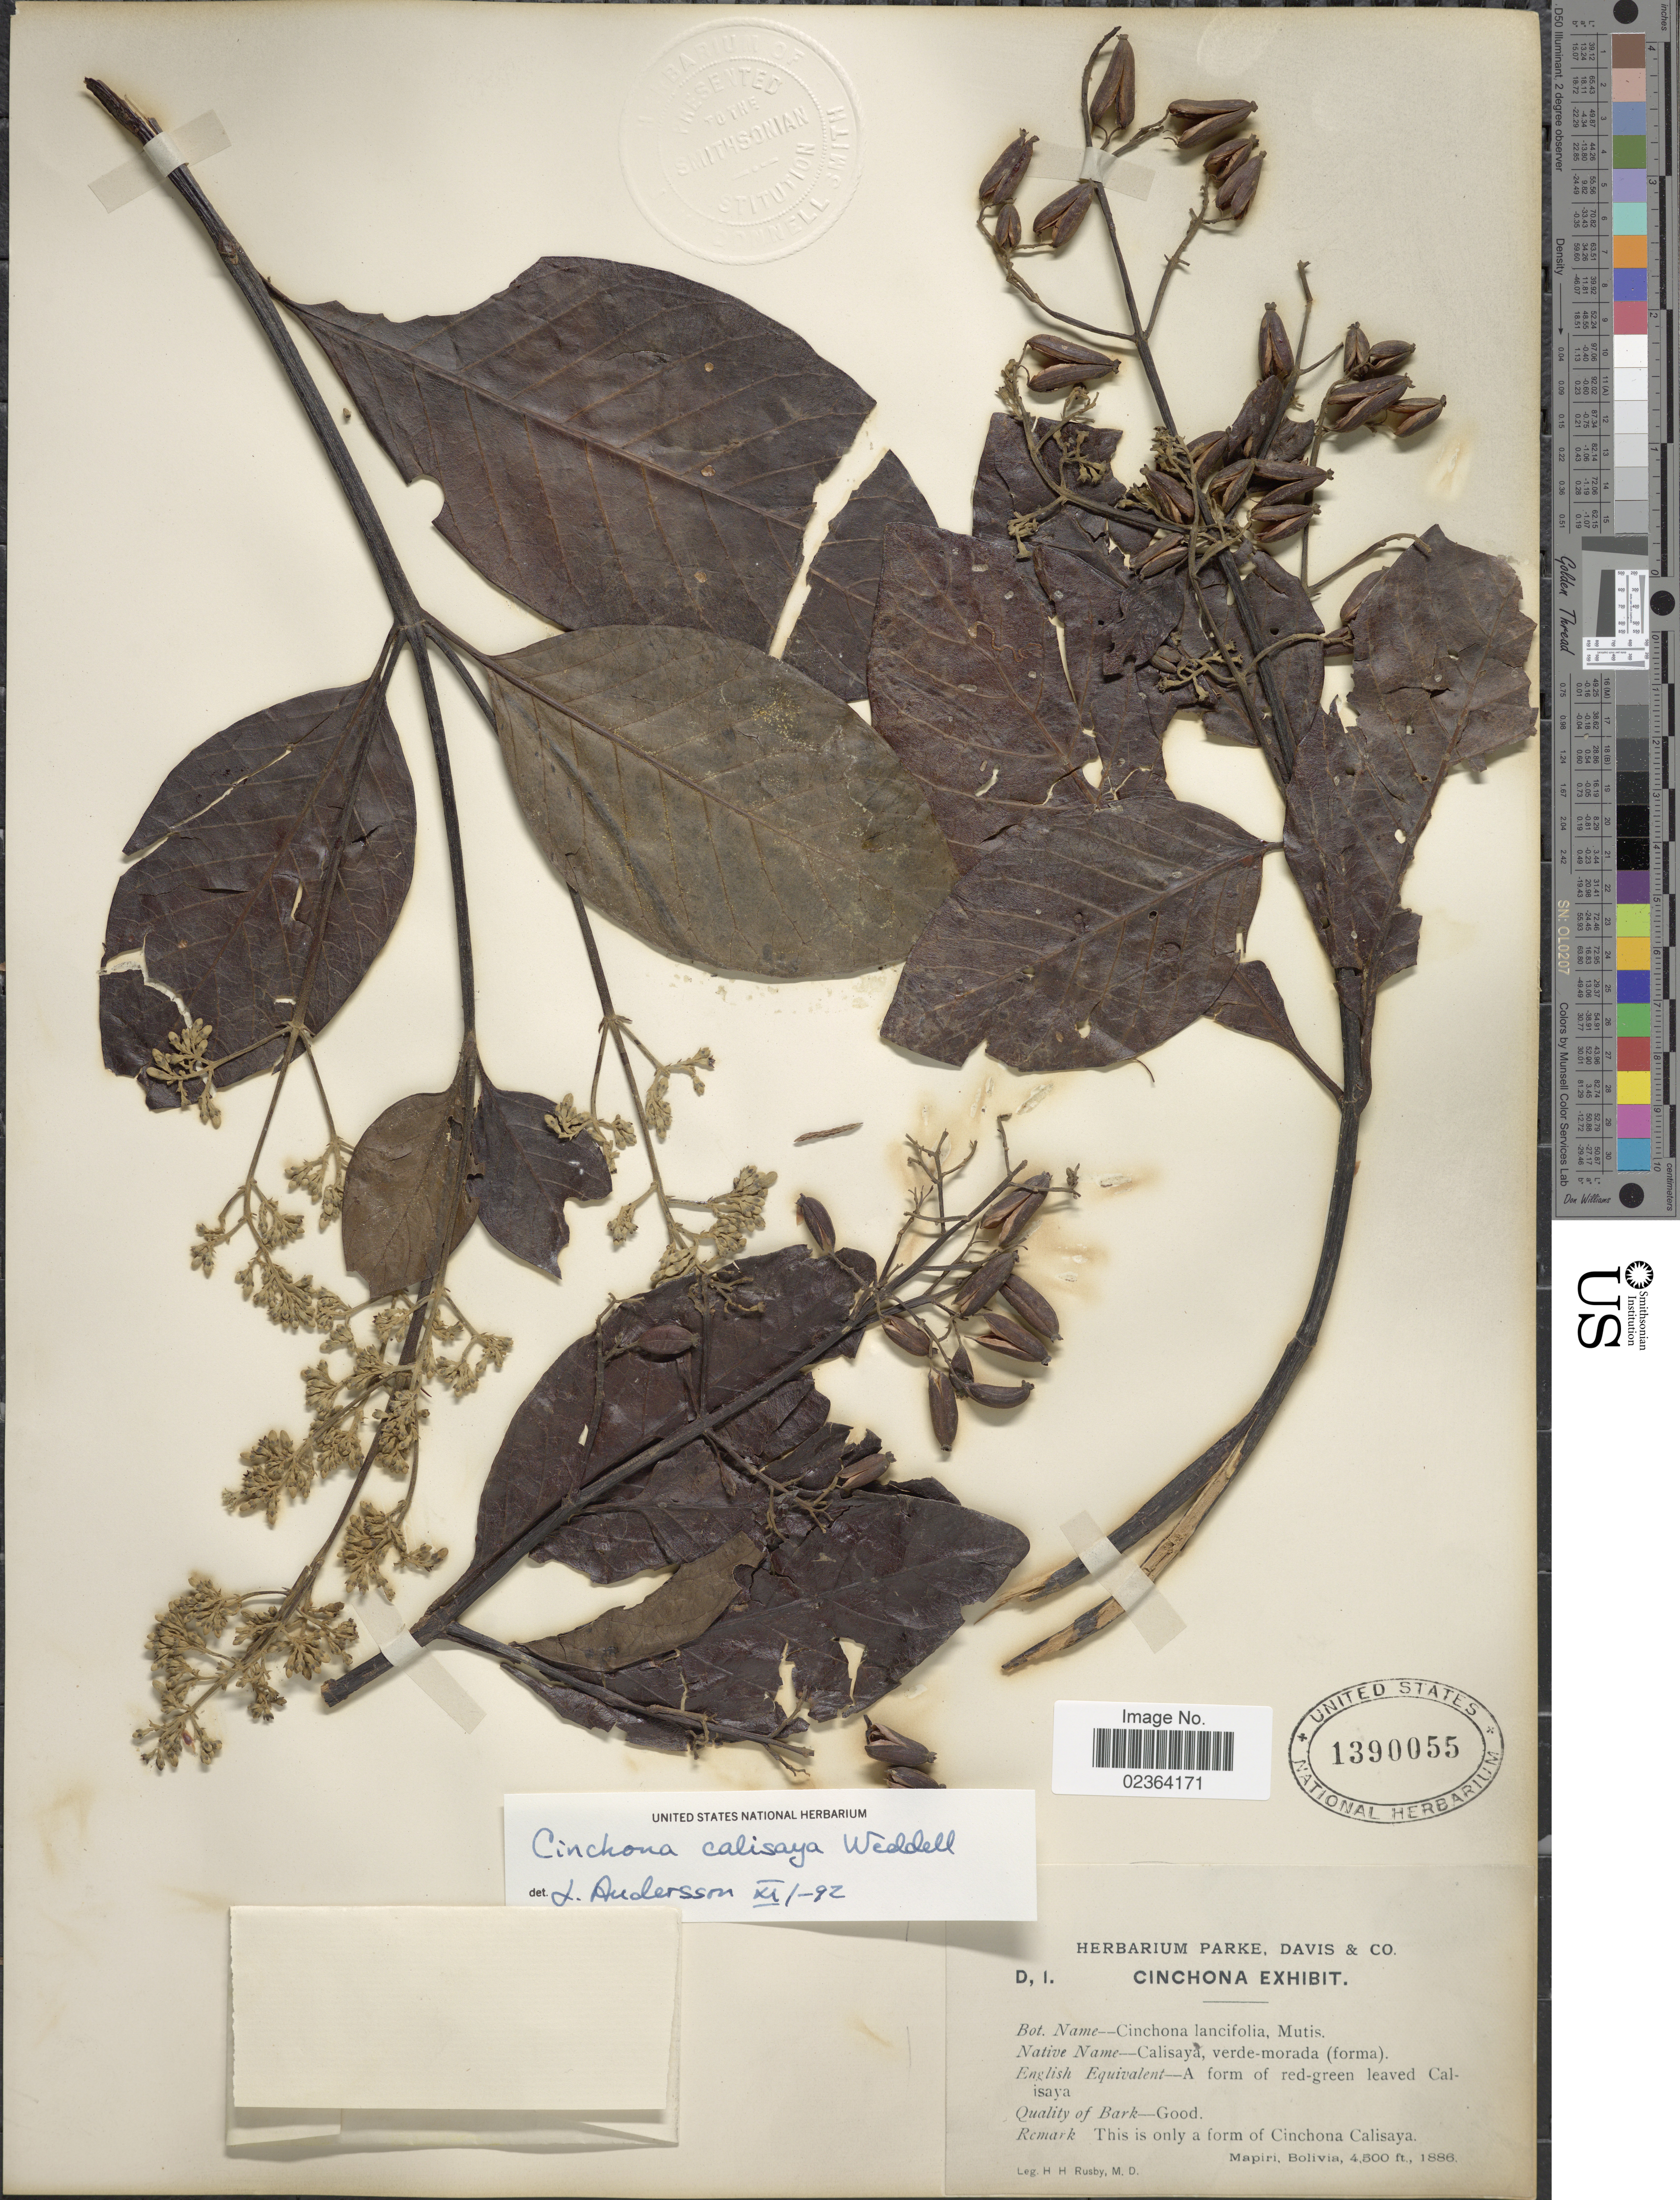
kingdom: Plantae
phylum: Tracheophyta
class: Magnoliopsida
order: Gentianales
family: Rubiaceae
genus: Cinchona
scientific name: Cinchona calisaya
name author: Wedd.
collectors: H. H. Rusby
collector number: D, 1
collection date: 1886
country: Bolivia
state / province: La Páz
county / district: Larecaja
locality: Mapiri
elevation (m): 1372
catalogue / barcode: US 1390055